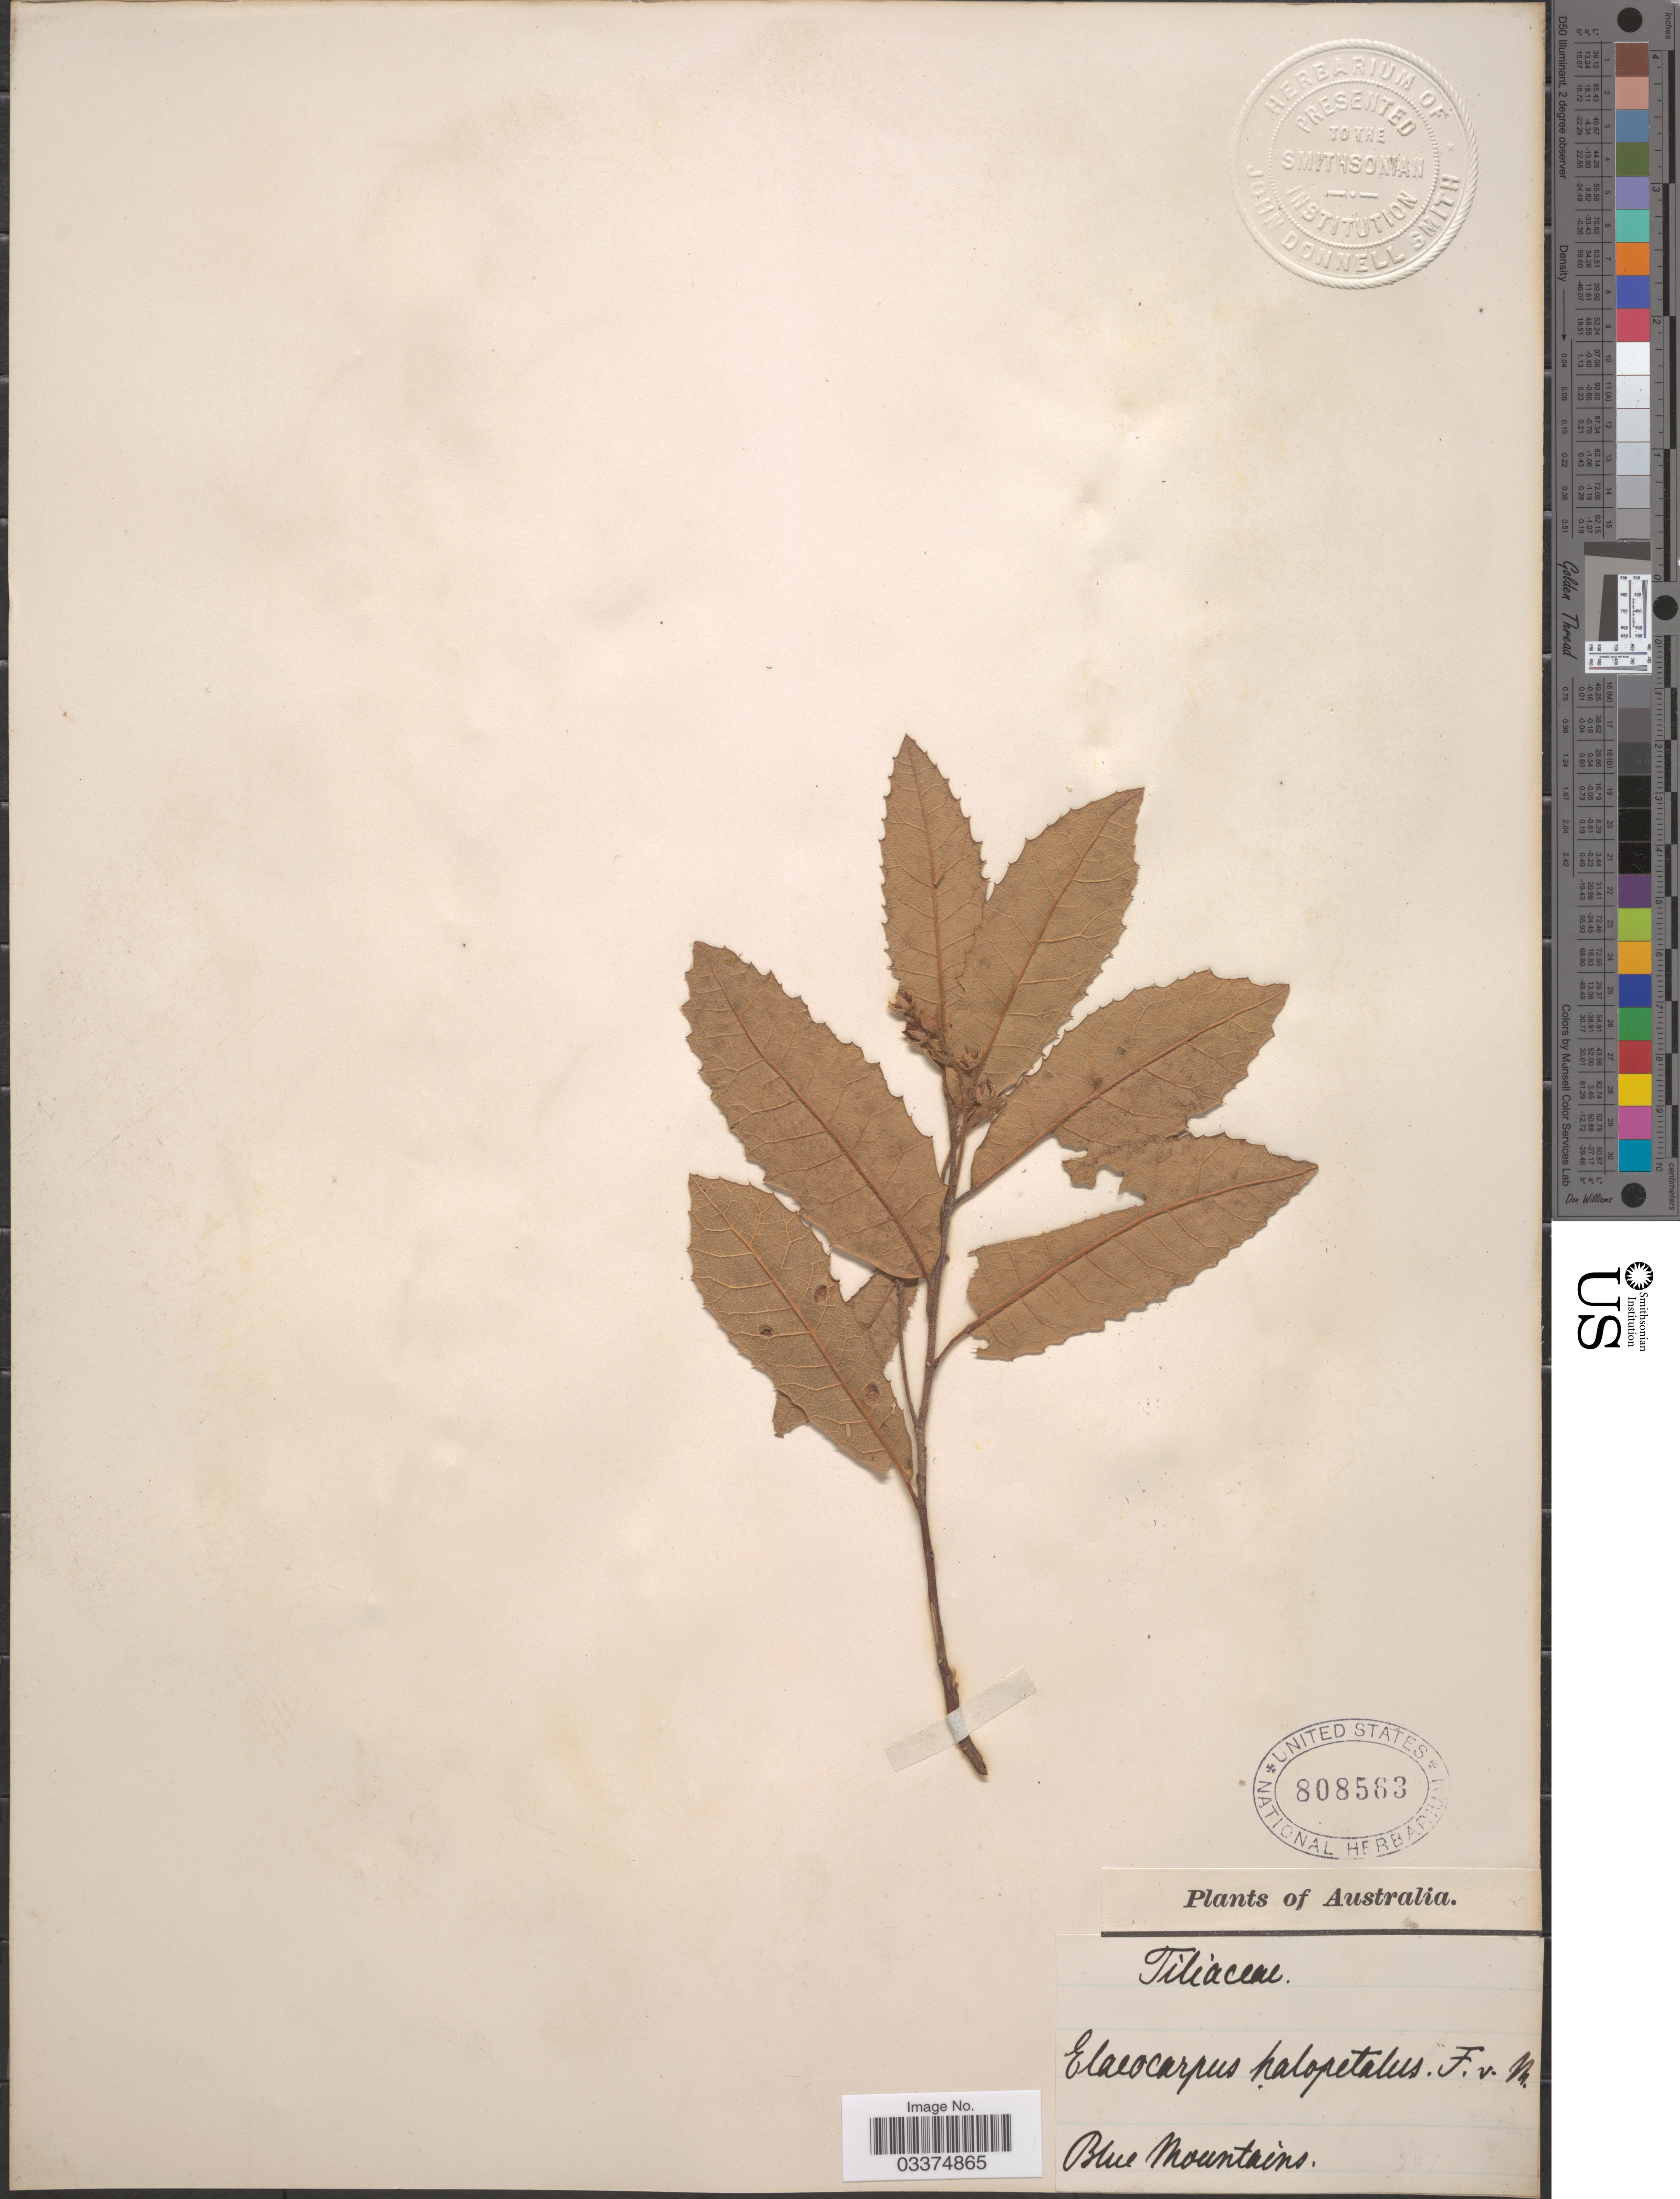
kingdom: Plantae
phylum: Tracheophyta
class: Magnoliopsida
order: Oxalidales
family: Elaeocarpaceae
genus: Elaeocarpus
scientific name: Elaeocarpus holopetalus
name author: F. Muell.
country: Australia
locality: Blue Mountains.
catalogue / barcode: US 808563